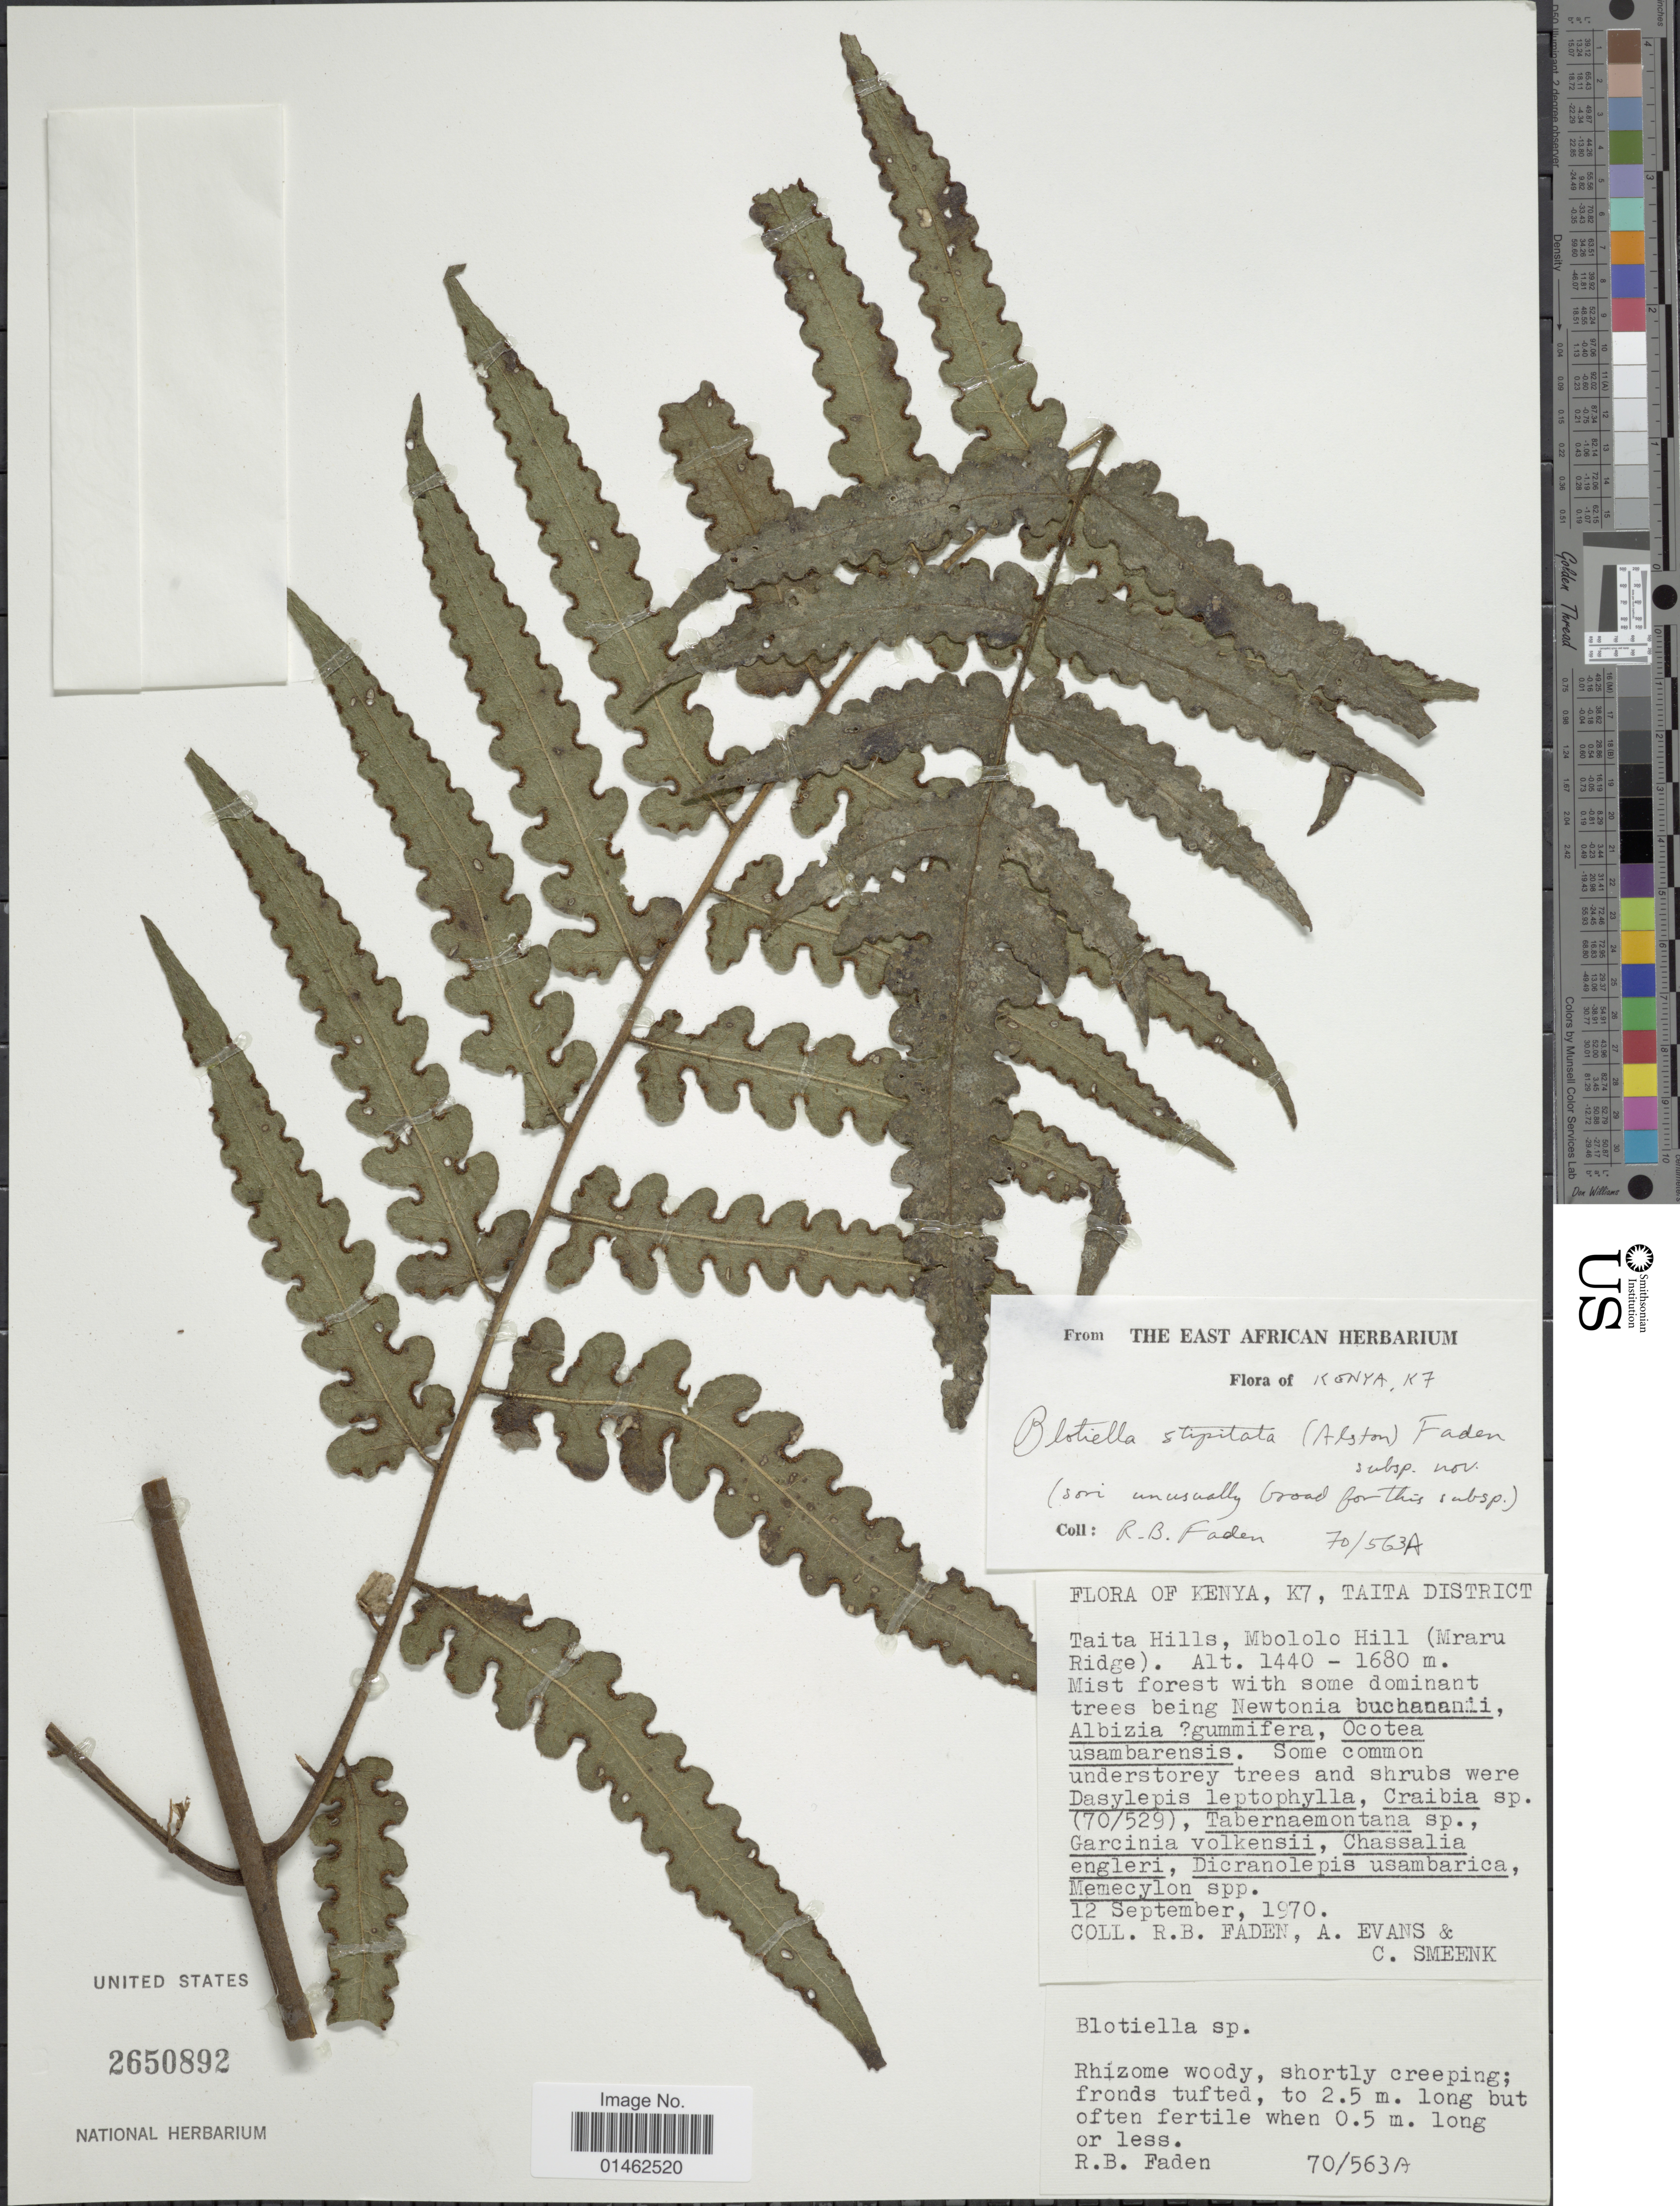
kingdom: Plantae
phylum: Tracheophyta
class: Polypodiopsida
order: Polypodiales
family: Dennstaedtiaceae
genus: Blotiella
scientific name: Blotiella stiptata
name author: (Alston) Faden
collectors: R. B. Faden, A. Evans & C. Smeenk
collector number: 70/563A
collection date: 1970-09-12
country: Kenya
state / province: Taita Taveta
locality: K7, Taita Hills, Mbololo Hill (mraru Ridge)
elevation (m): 1440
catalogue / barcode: US 2650892